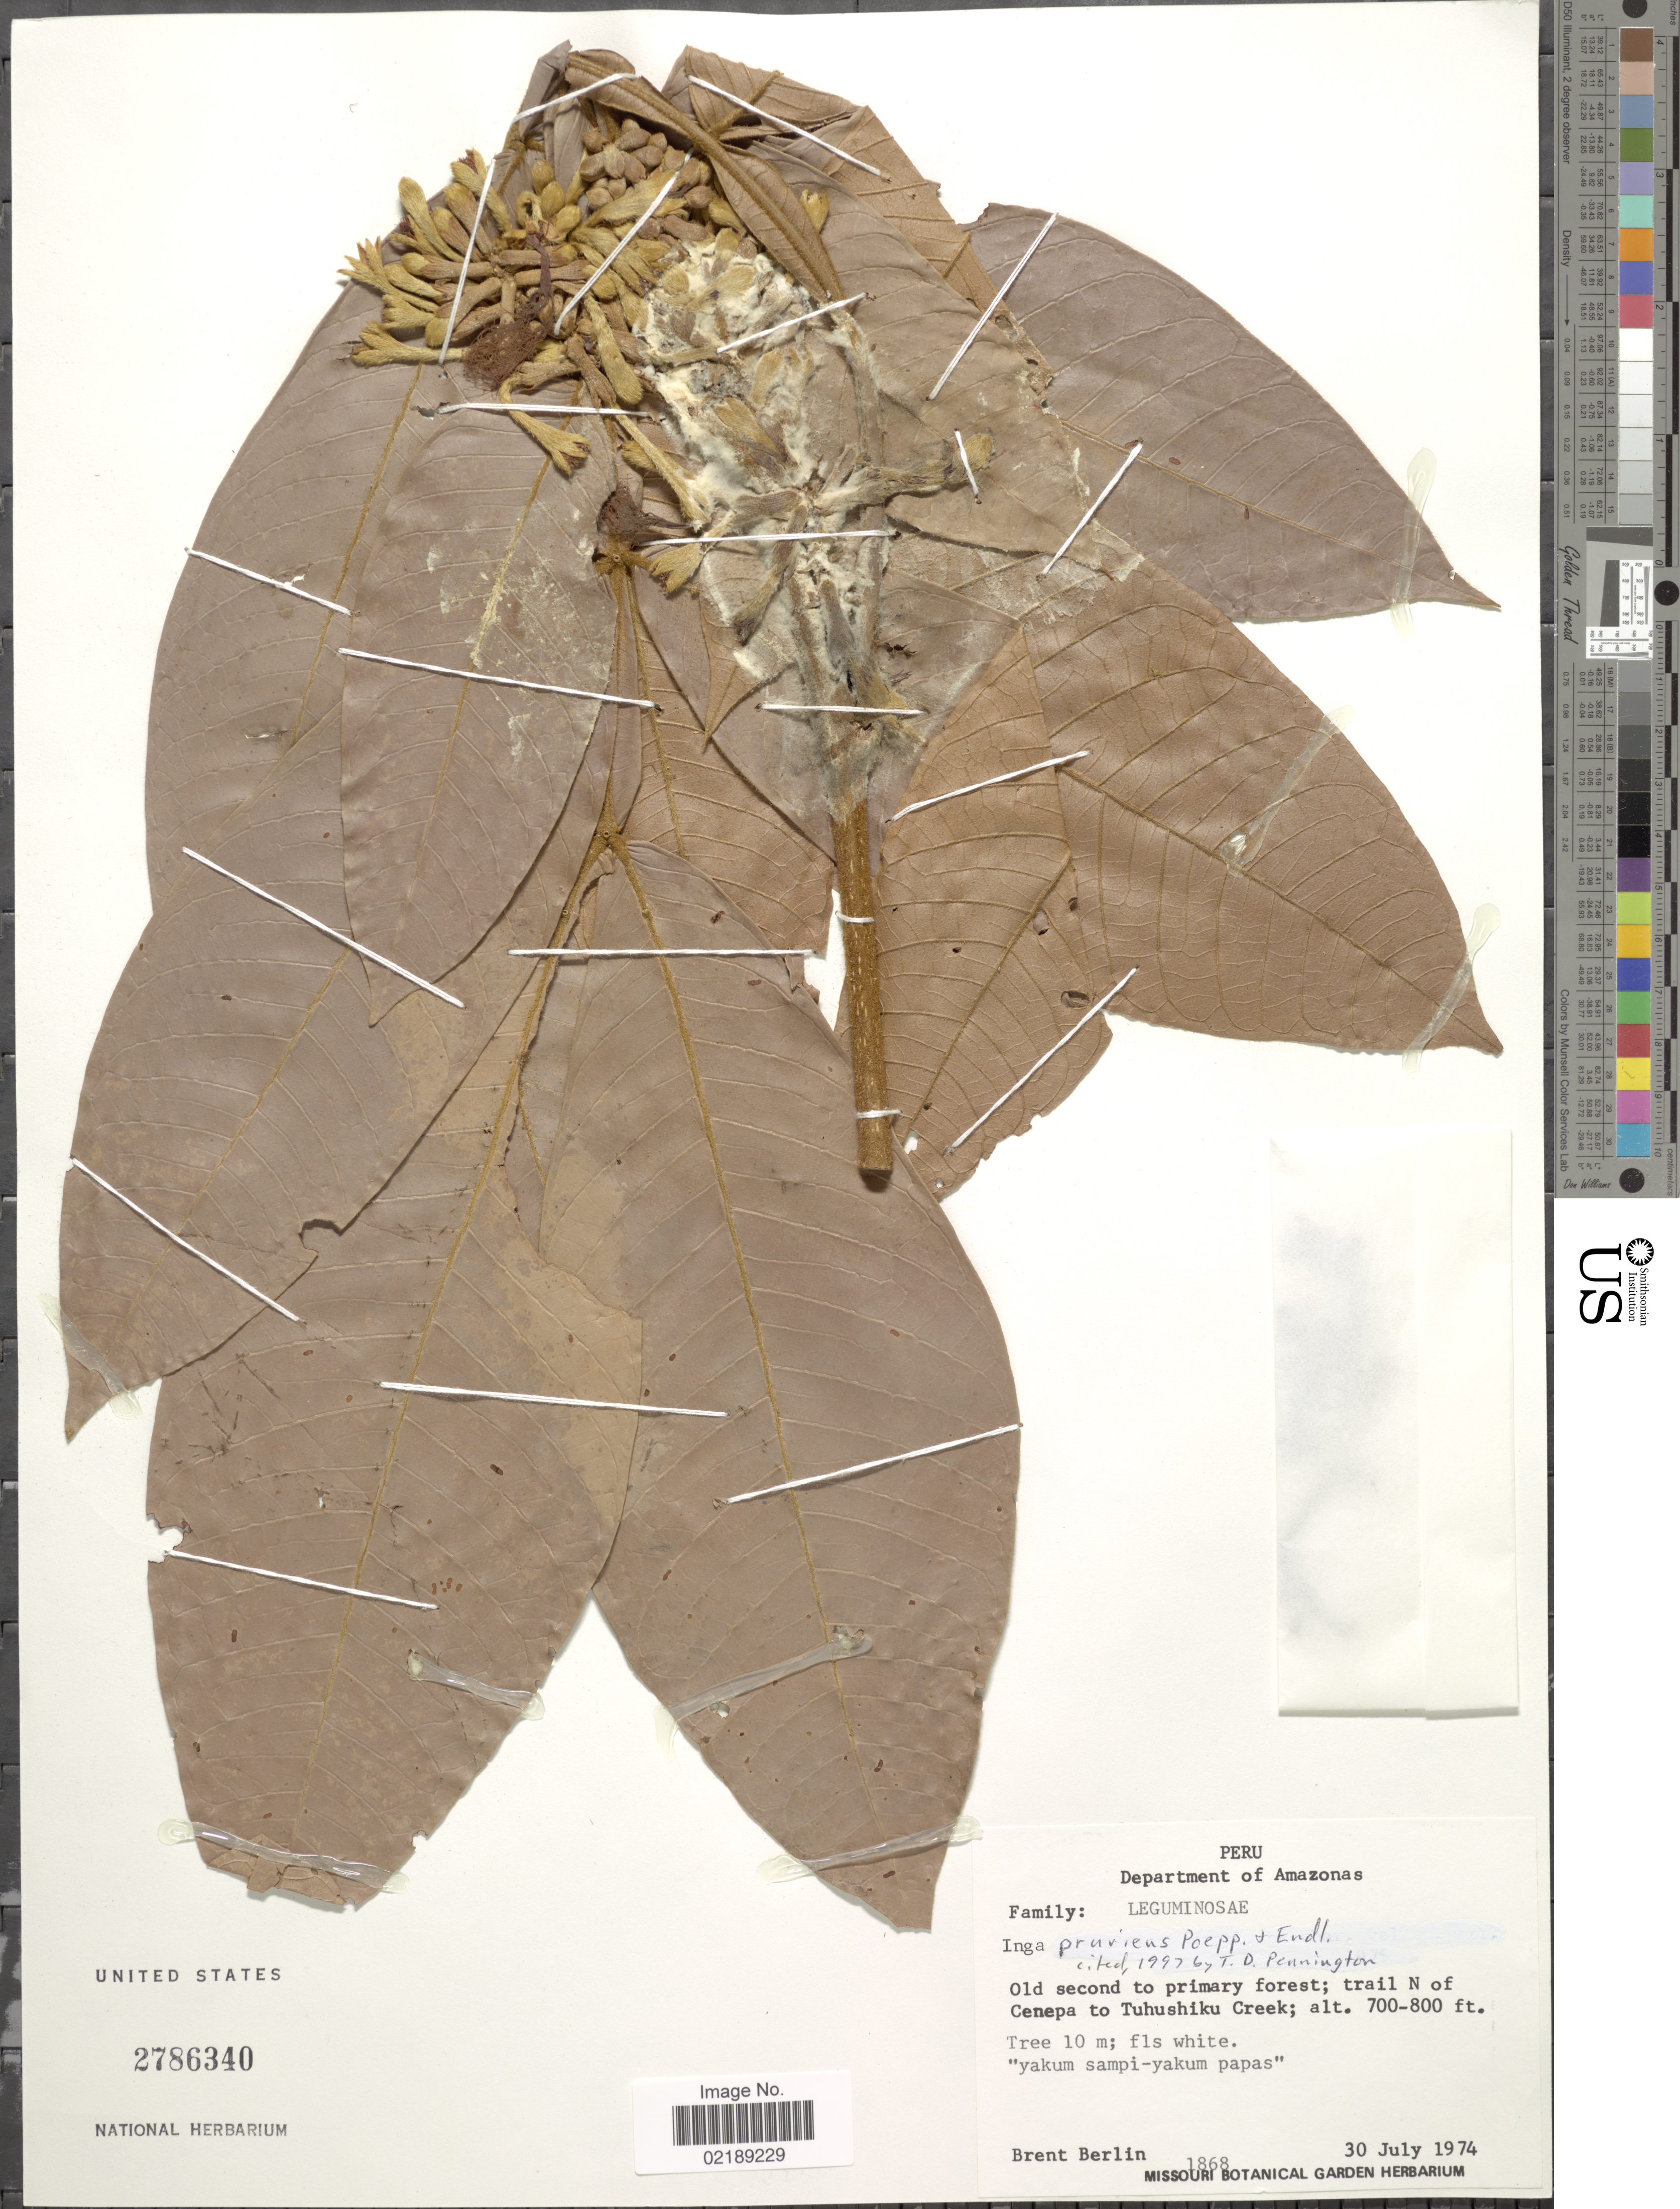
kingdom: Plantae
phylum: Tracheophyta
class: Magnoliopsida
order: Fabales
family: Fabaceae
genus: Inga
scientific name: Inga pruriens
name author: Poepp.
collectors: B. Berlin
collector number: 1868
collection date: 1974-07-30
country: Peru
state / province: Amazonas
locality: Old second to primary forest; trail N f Cenepa to Tuhushiku Creek.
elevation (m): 213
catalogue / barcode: US 2786340